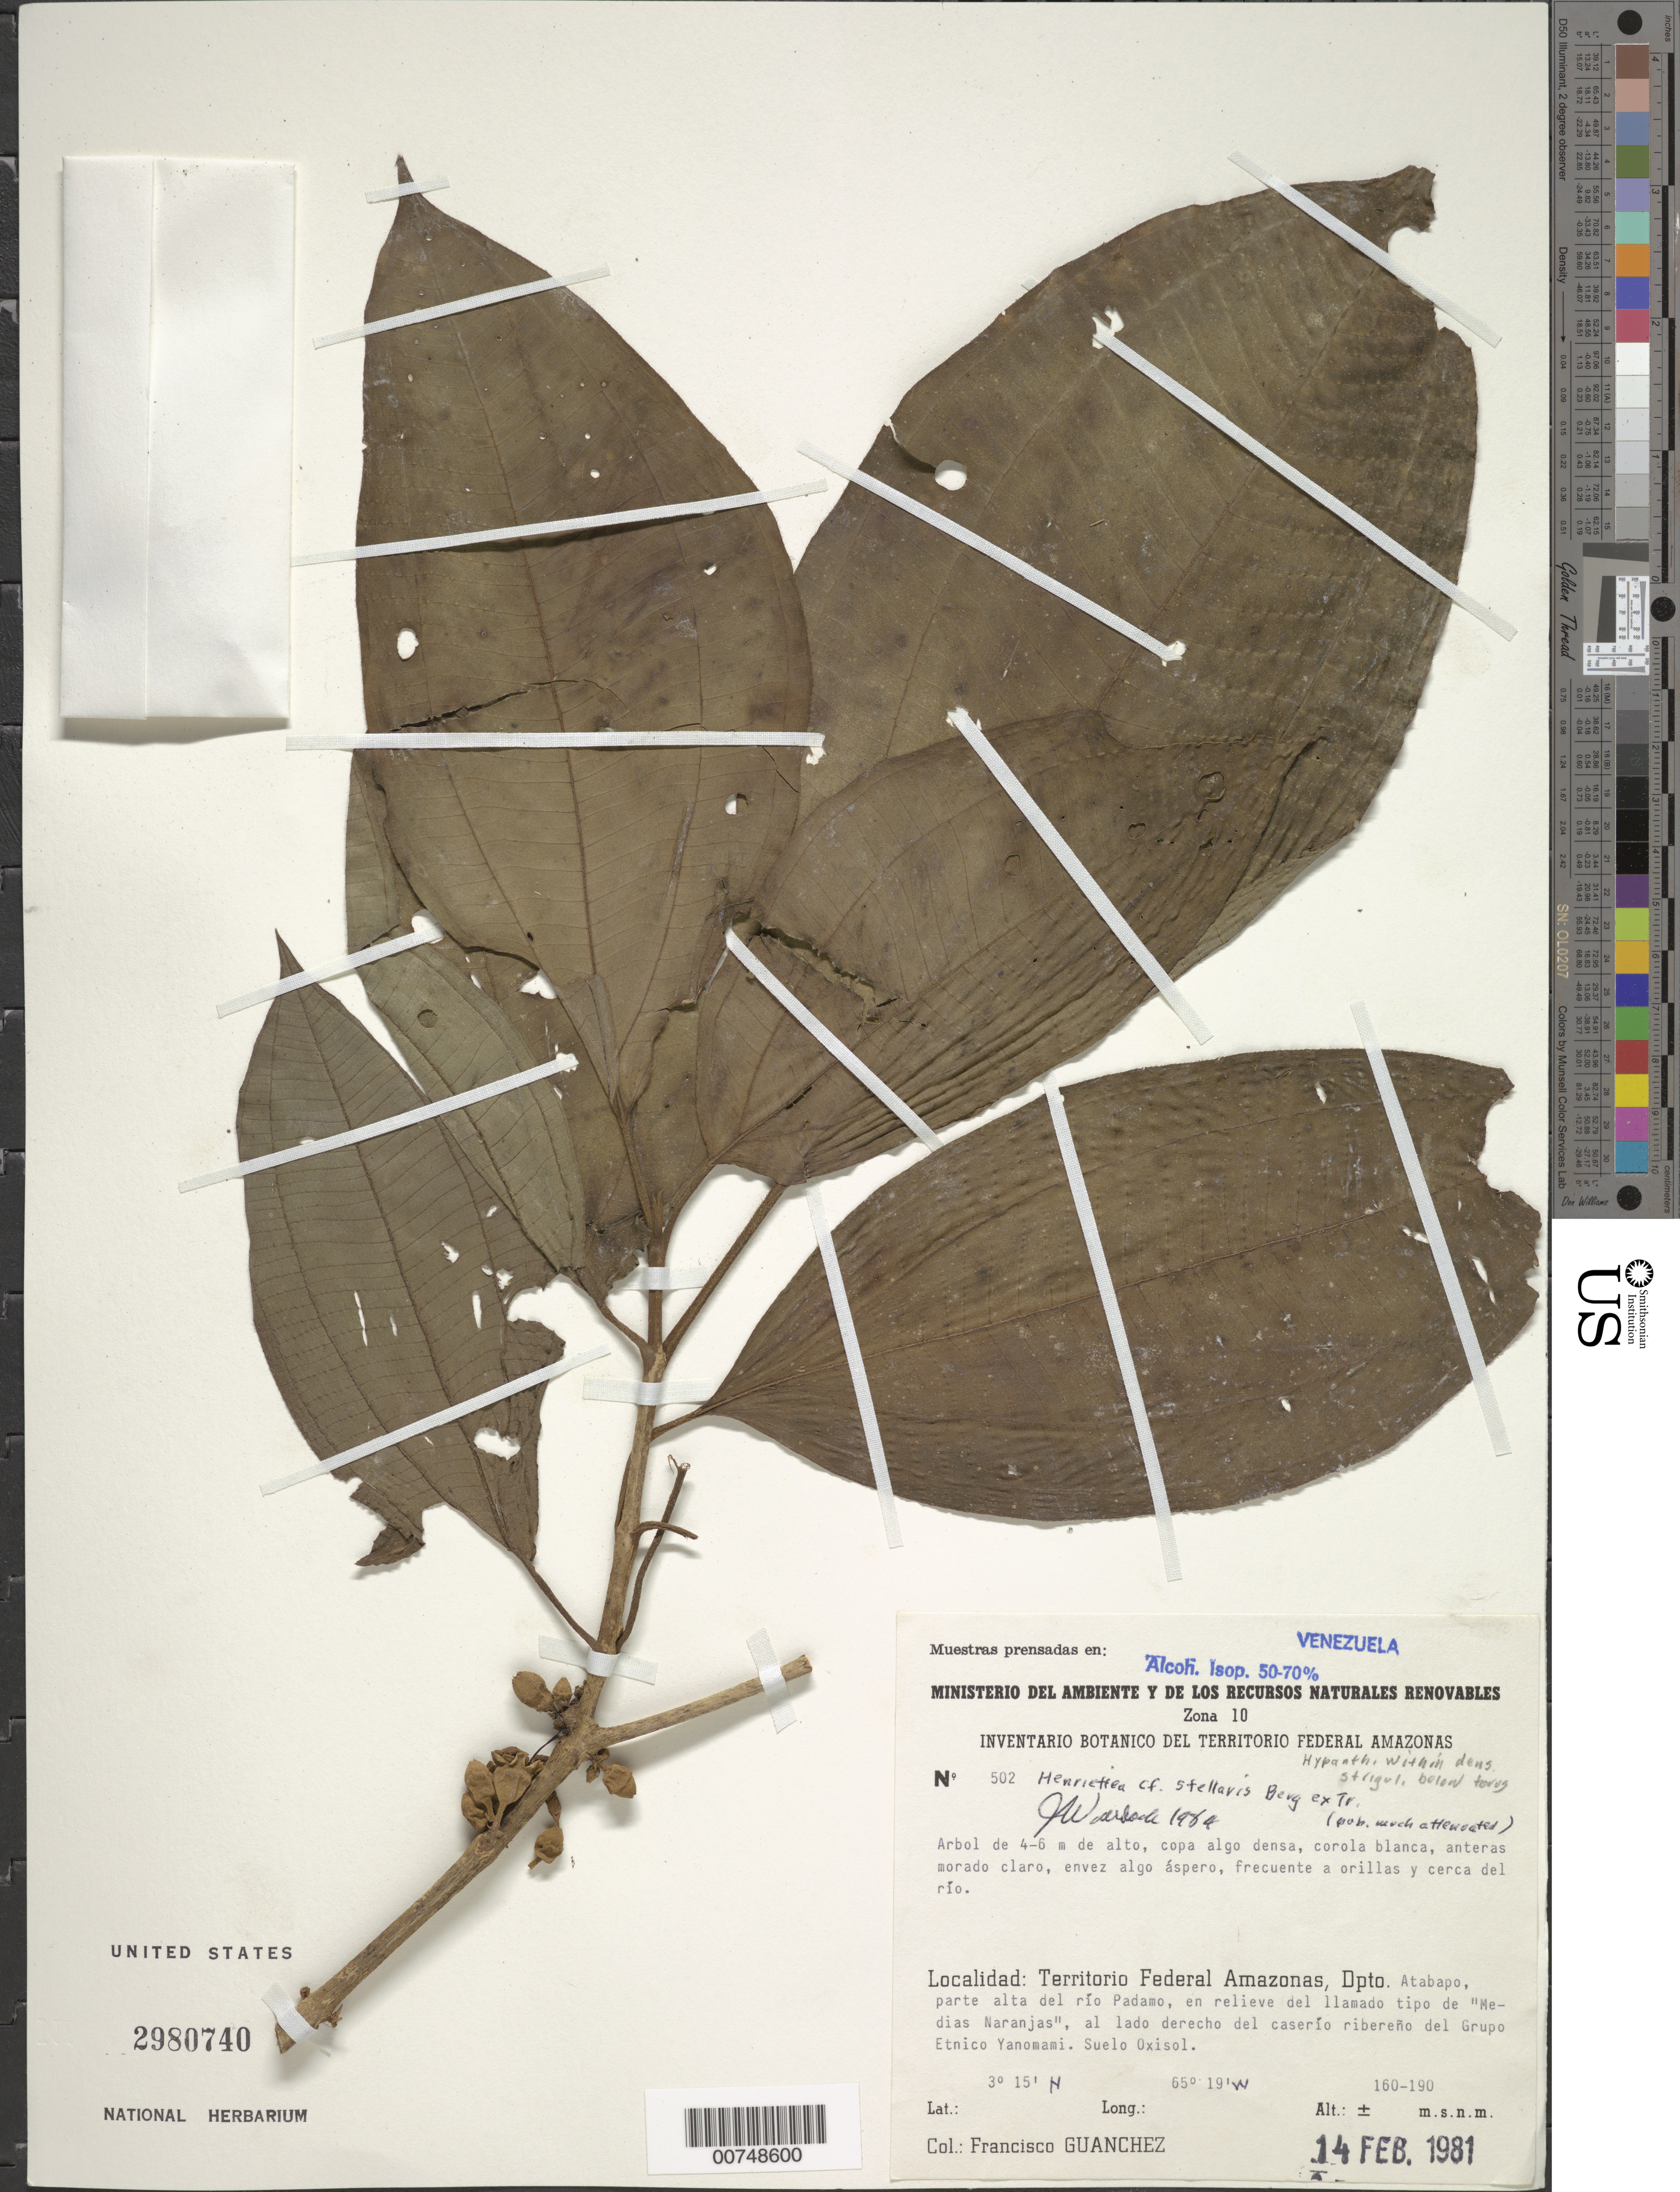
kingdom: Plantae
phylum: Tracheophyta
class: Magnoliopsida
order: Myrtales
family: Melastomataceae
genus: Henriettea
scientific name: Henriettea stellaris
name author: O. Berg ex Triana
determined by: Wurdack, John J., (US), US (UNITED STATES)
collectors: F. Guánchez M.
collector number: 502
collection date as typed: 14-Feb-81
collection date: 1981-02-14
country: Venezuela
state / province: Amazonas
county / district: Atabapo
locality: parte alto del río Padamo, en relieve del llamado tipo de "Medias Naranjas", al lado derecho del caserío ribereno del Grupo Etnico Yanamami; Suelo Oxisol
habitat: Orillas y cerca del rio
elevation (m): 160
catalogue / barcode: US 2980740